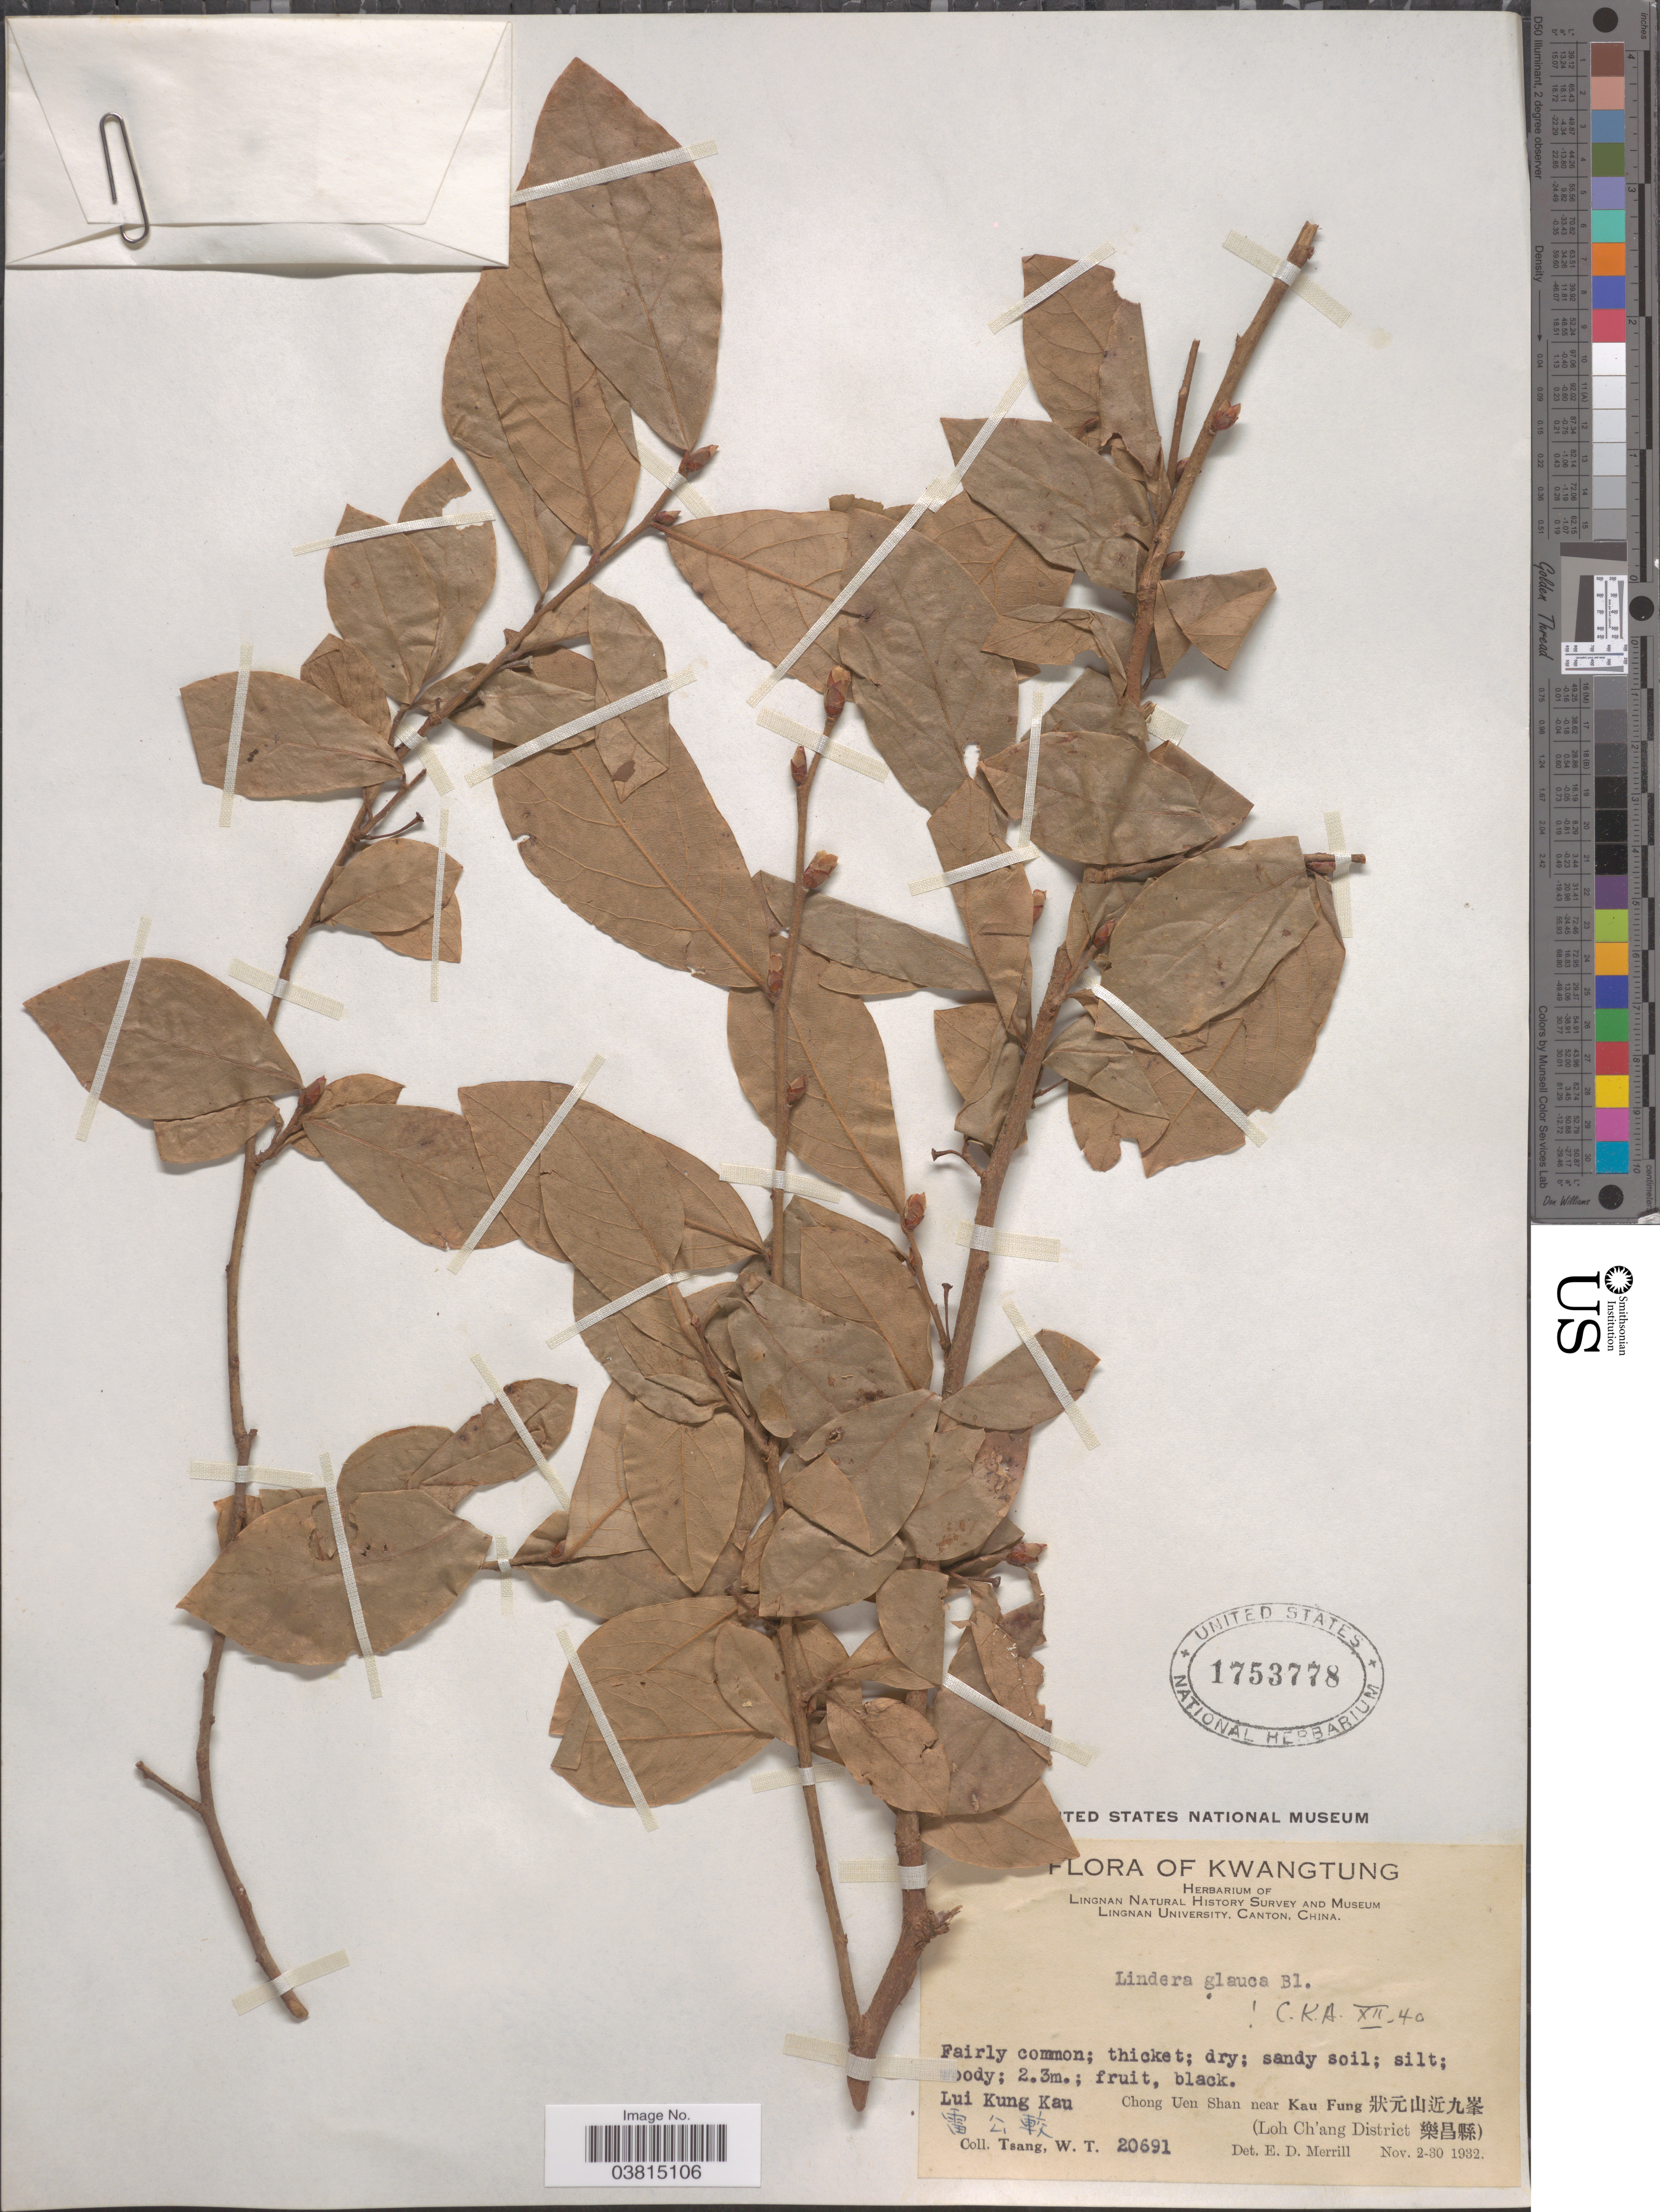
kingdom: Plantae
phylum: Tracheophyta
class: Magnoliopsida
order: Laurales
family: Lauraceae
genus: Lindera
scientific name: Lindera glauca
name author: (Siebold & Zucc.) Blume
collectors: W. T. Tsang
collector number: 20691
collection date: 1932-11-02/1932-11-30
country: China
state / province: Guangdong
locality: Kwangtung. Lui Kung Kau. X. Chong Uen Shan near Kau Fung. X. (Loh Ch'ang District X).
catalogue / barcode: US 1753778